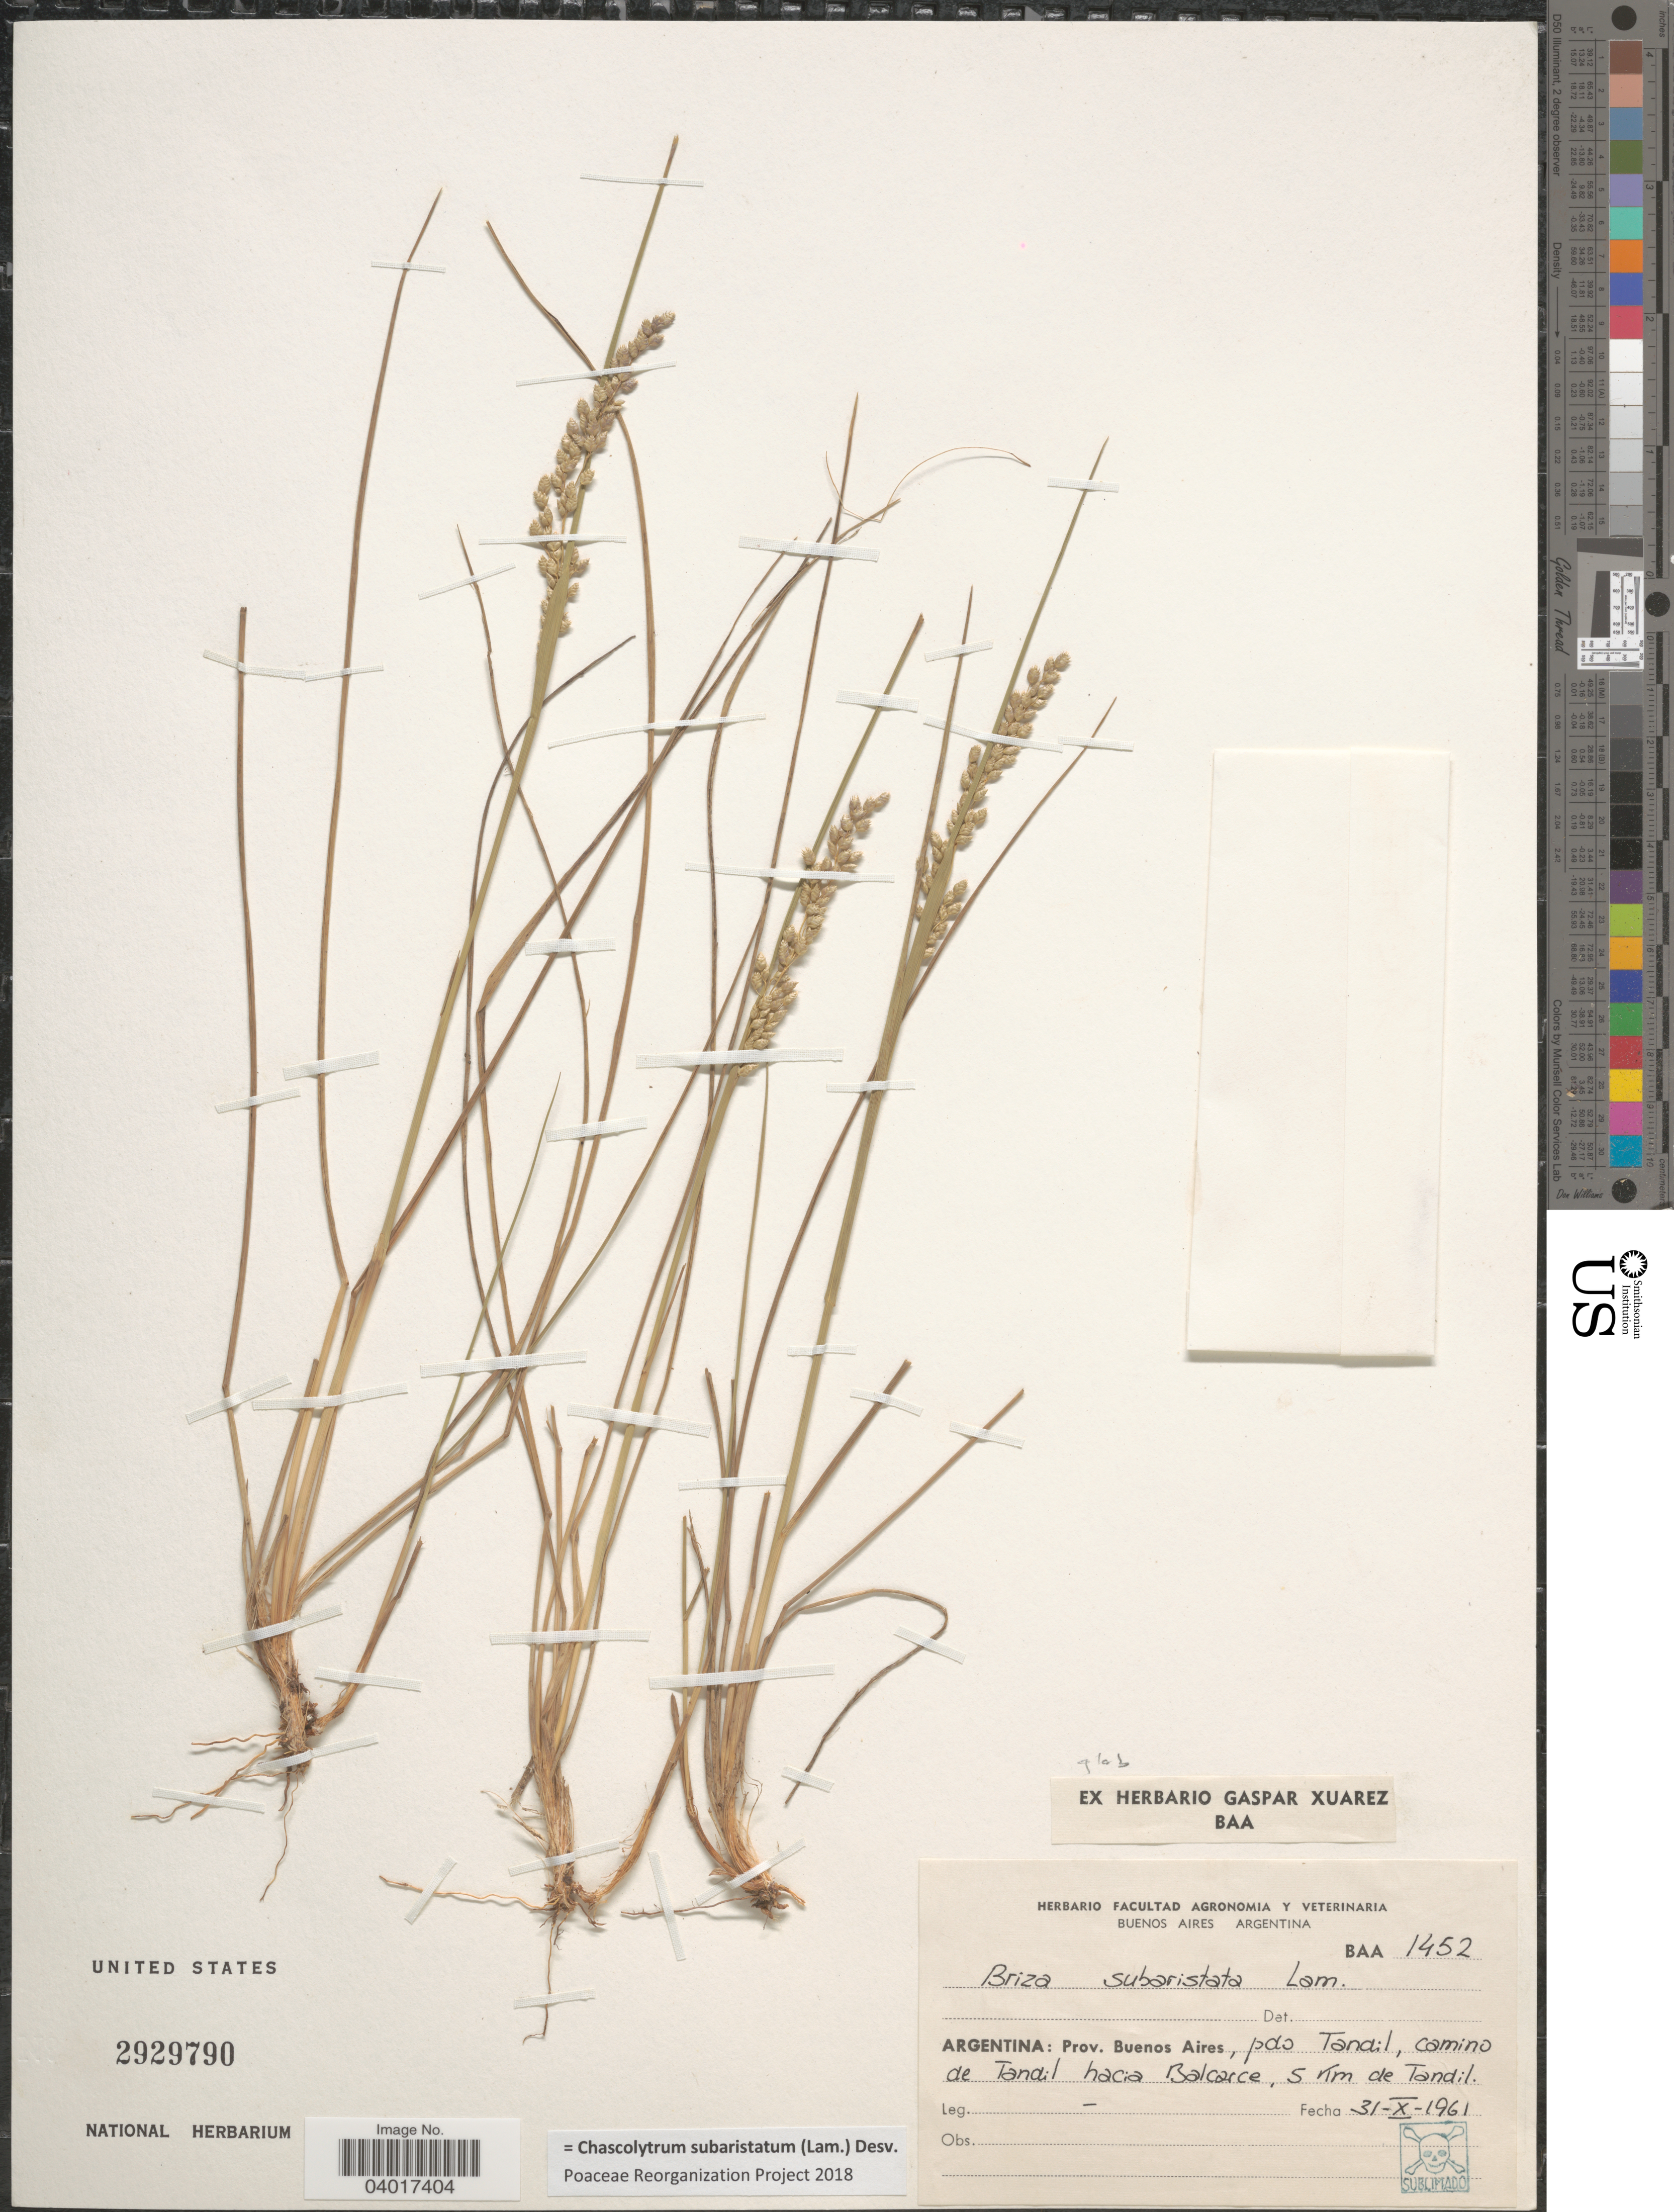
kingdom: Plantae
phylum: Tracheophyta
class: Liliopsida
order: Poales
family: Poaceae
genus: Chascolytrum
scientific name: Chascolytrum subaristatum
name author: (Lam.) Desv.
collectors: Ex herb. Facultad de Agronomia y Veterinaria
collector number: BAA 1452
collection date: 1961-10-31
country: Argentina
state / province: Buenos Aires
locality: Pdo. Tandil, camino de Tandil hacia Balcarce, 5 Km de Tandil.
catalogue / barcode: US 2929790